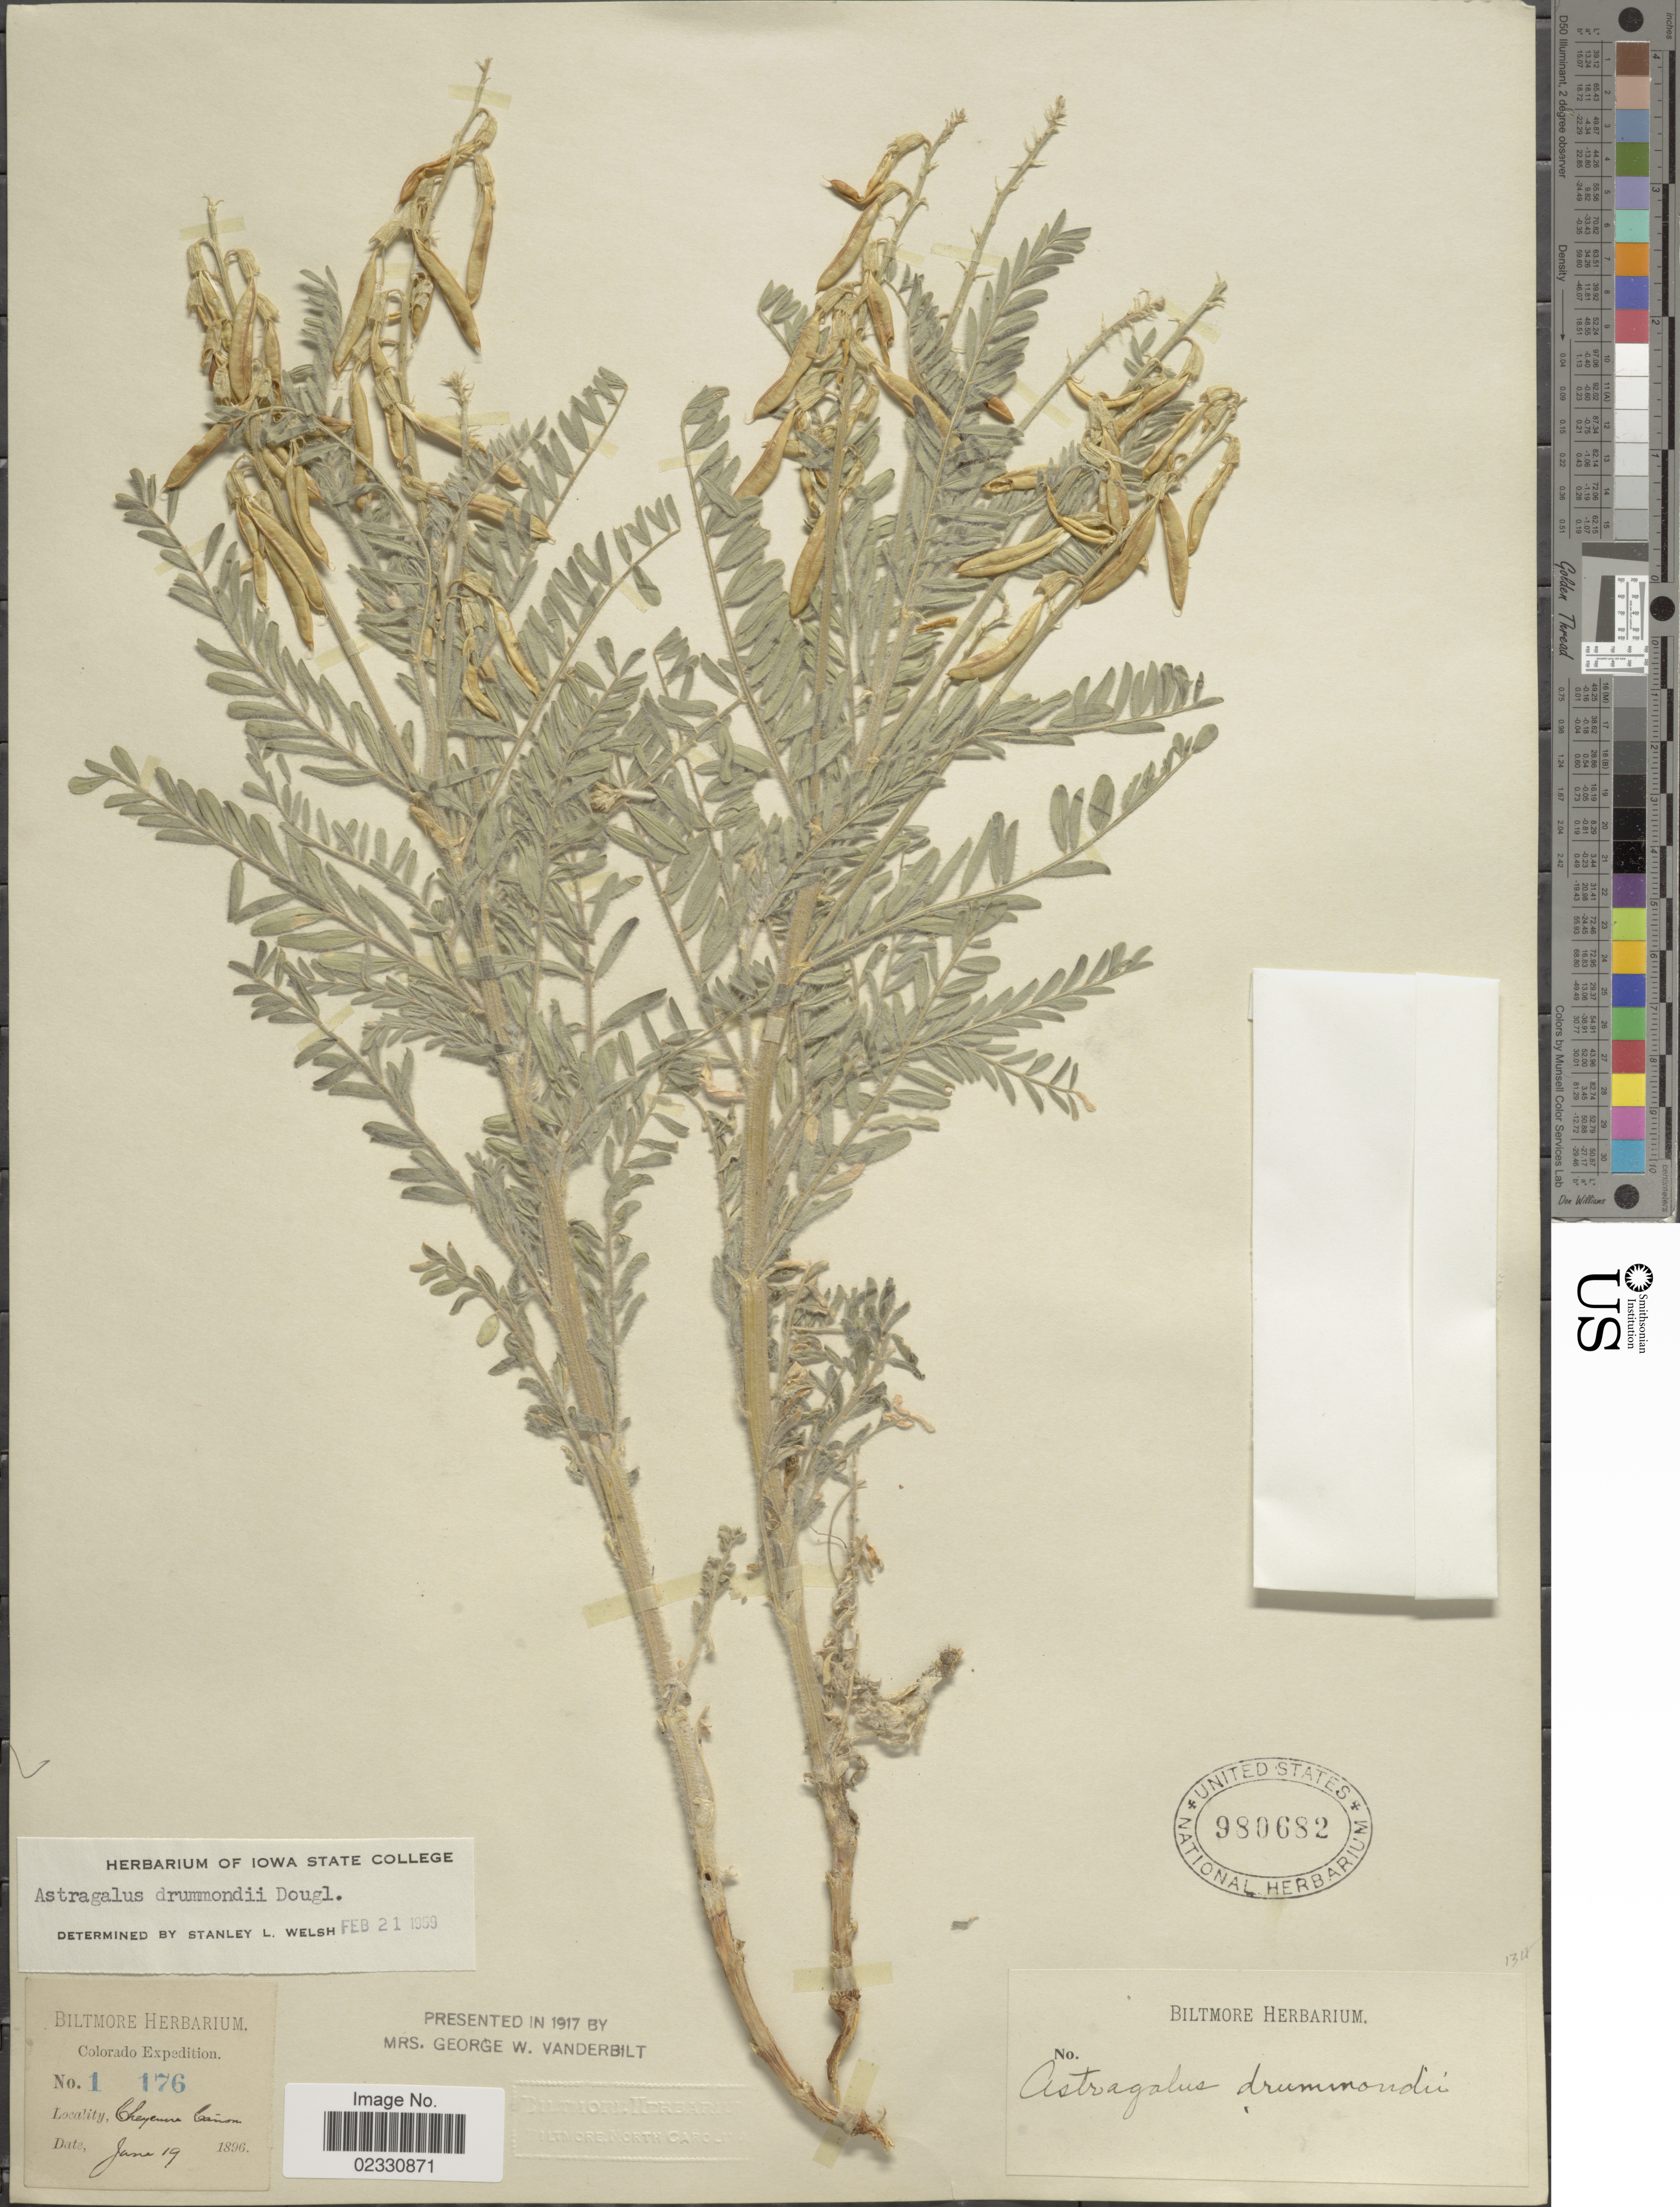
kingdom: Plantae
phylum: Tracheophyta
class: Magnoliopsida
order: Fabales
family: Fabaceae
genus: Astragalus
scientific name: Astragalus drummondii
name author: Hook.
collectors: ex herb. Biltmore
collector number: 1176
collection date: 1896-06-19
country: United States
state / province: Colorado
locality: Cheyenne Cañon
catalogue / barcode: US 980682